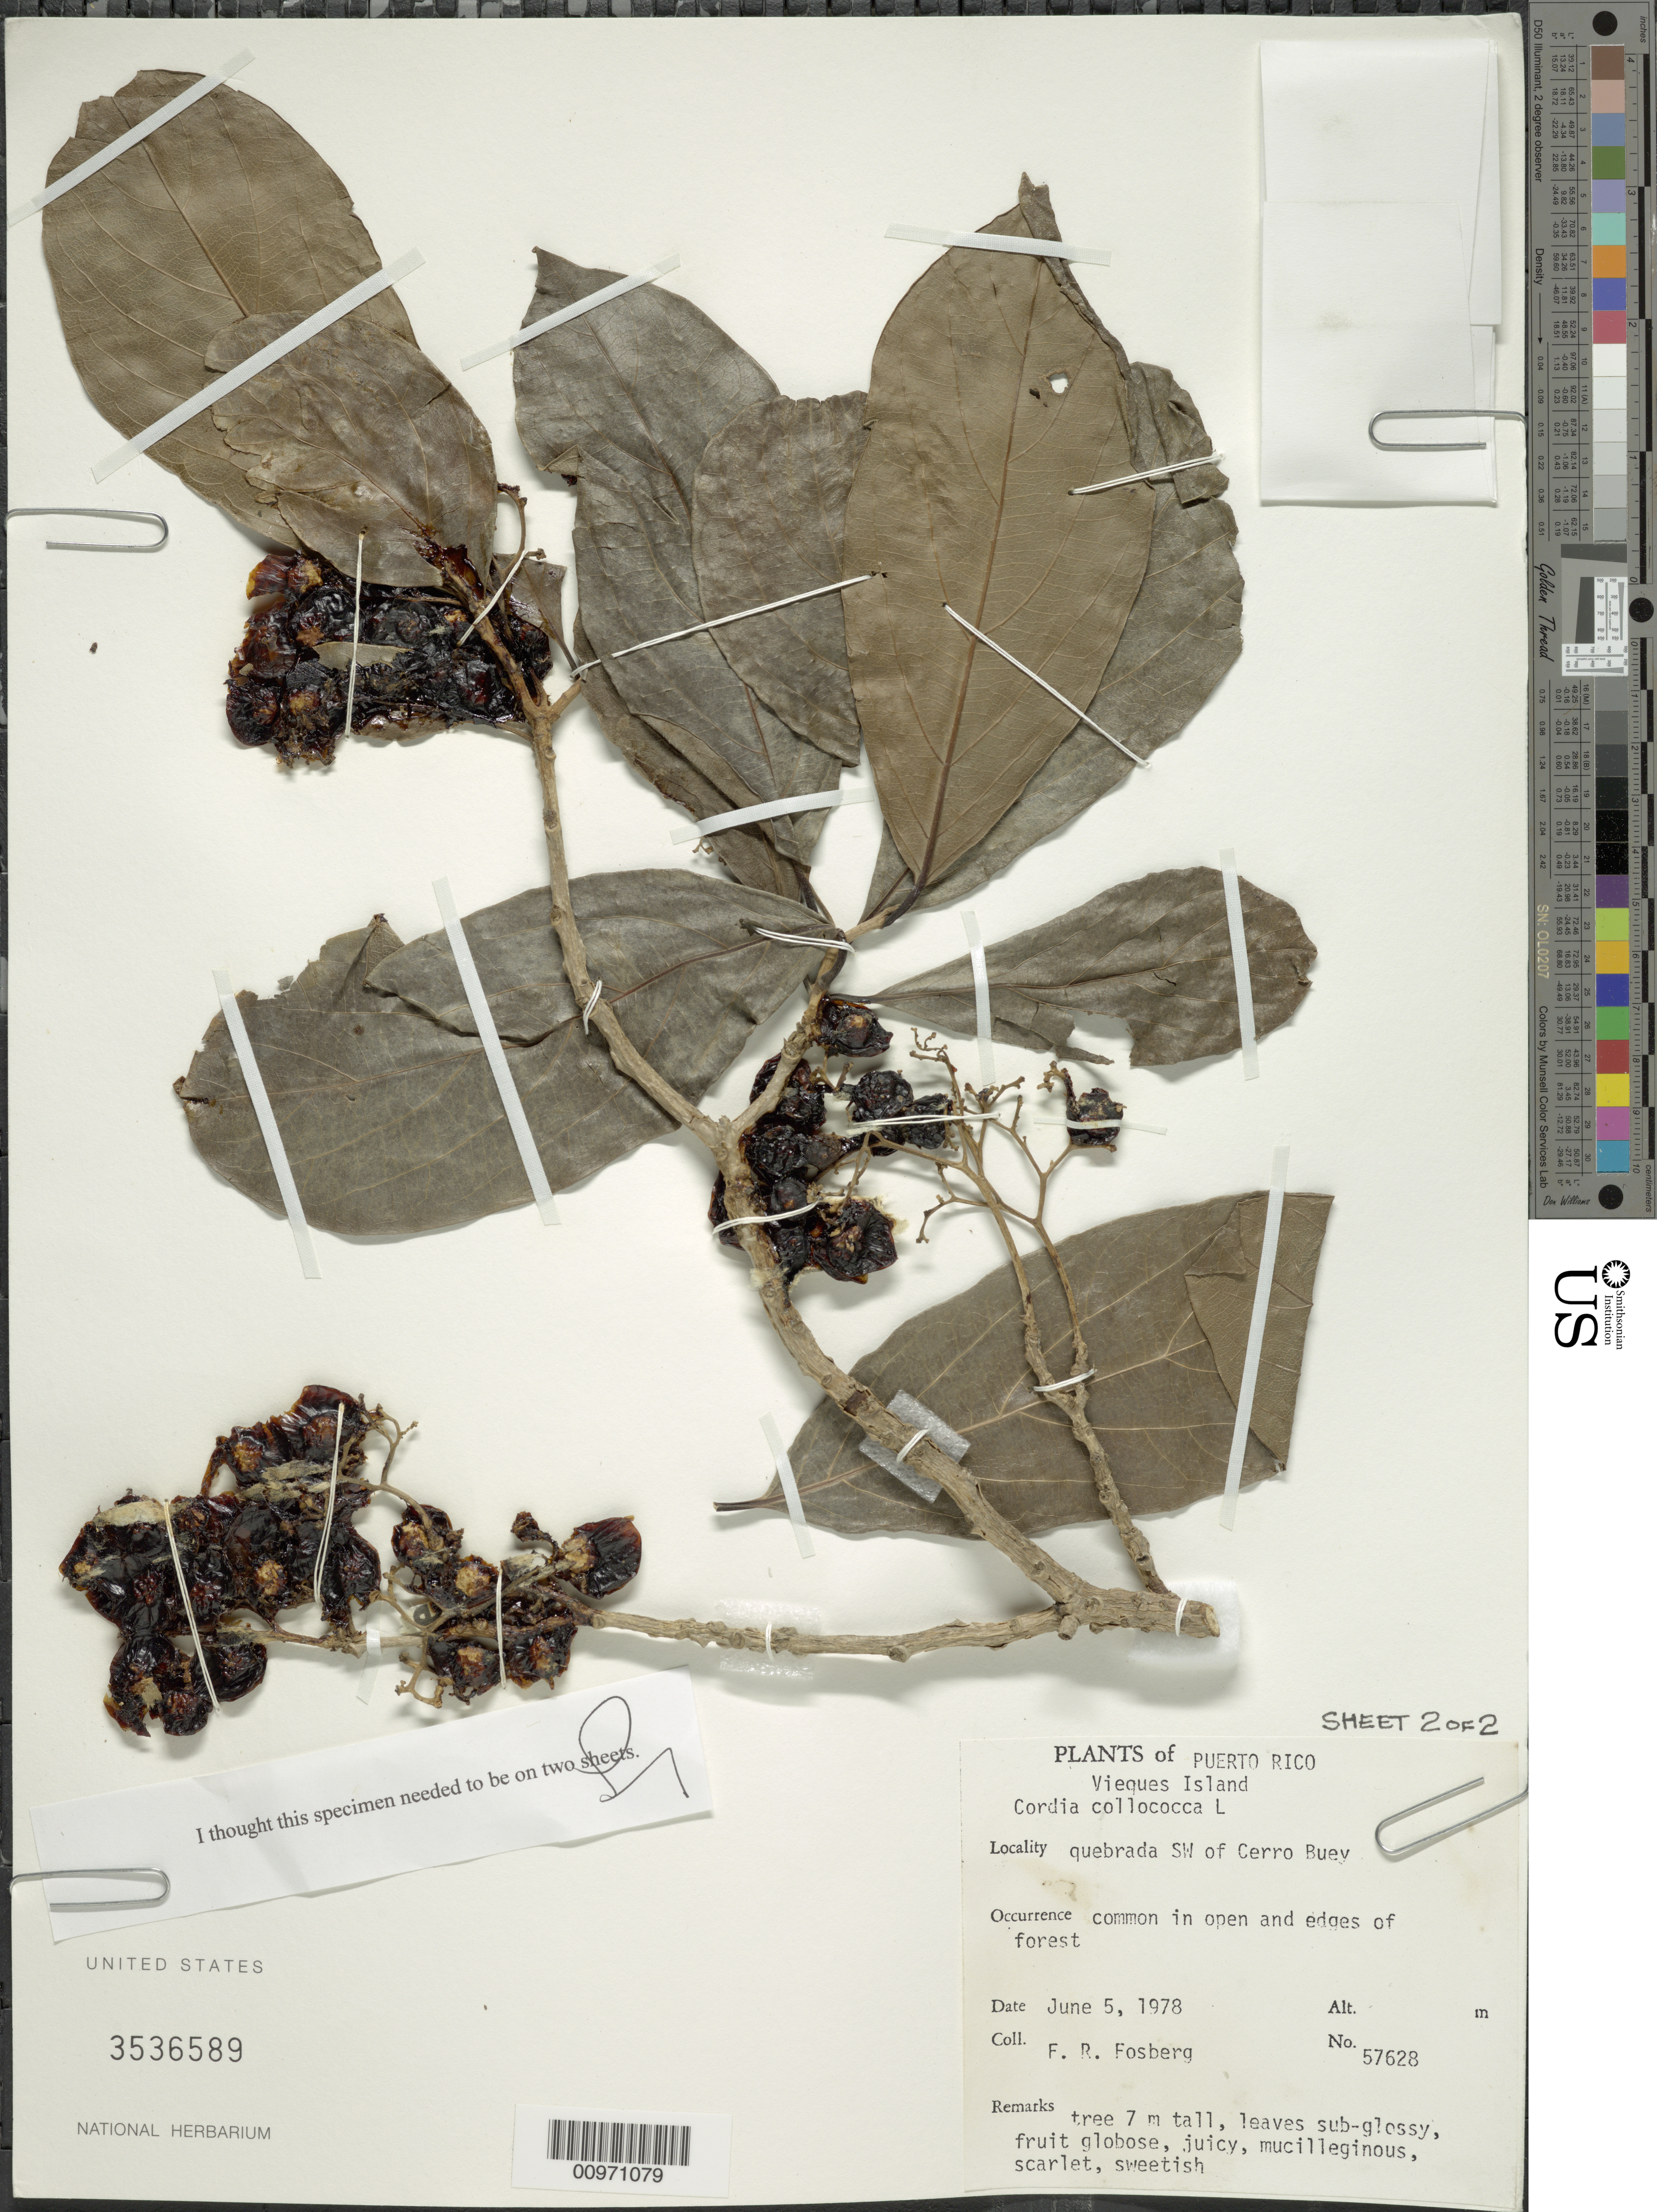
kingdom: Plantae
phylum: Tracheophyta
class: Magnoliopsida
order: Boraginales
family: Cordiaceae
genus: Cordia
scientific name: Cordia collococca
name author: L.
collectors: F. R. Fosberg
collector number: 57628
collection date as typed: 05 Jun 1978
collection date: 1978-06-05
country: Puerto Rico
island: Vieques I.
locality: Quebrada SW of Cerro Buey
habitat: In open and edges of forest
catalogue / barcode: US 3536589